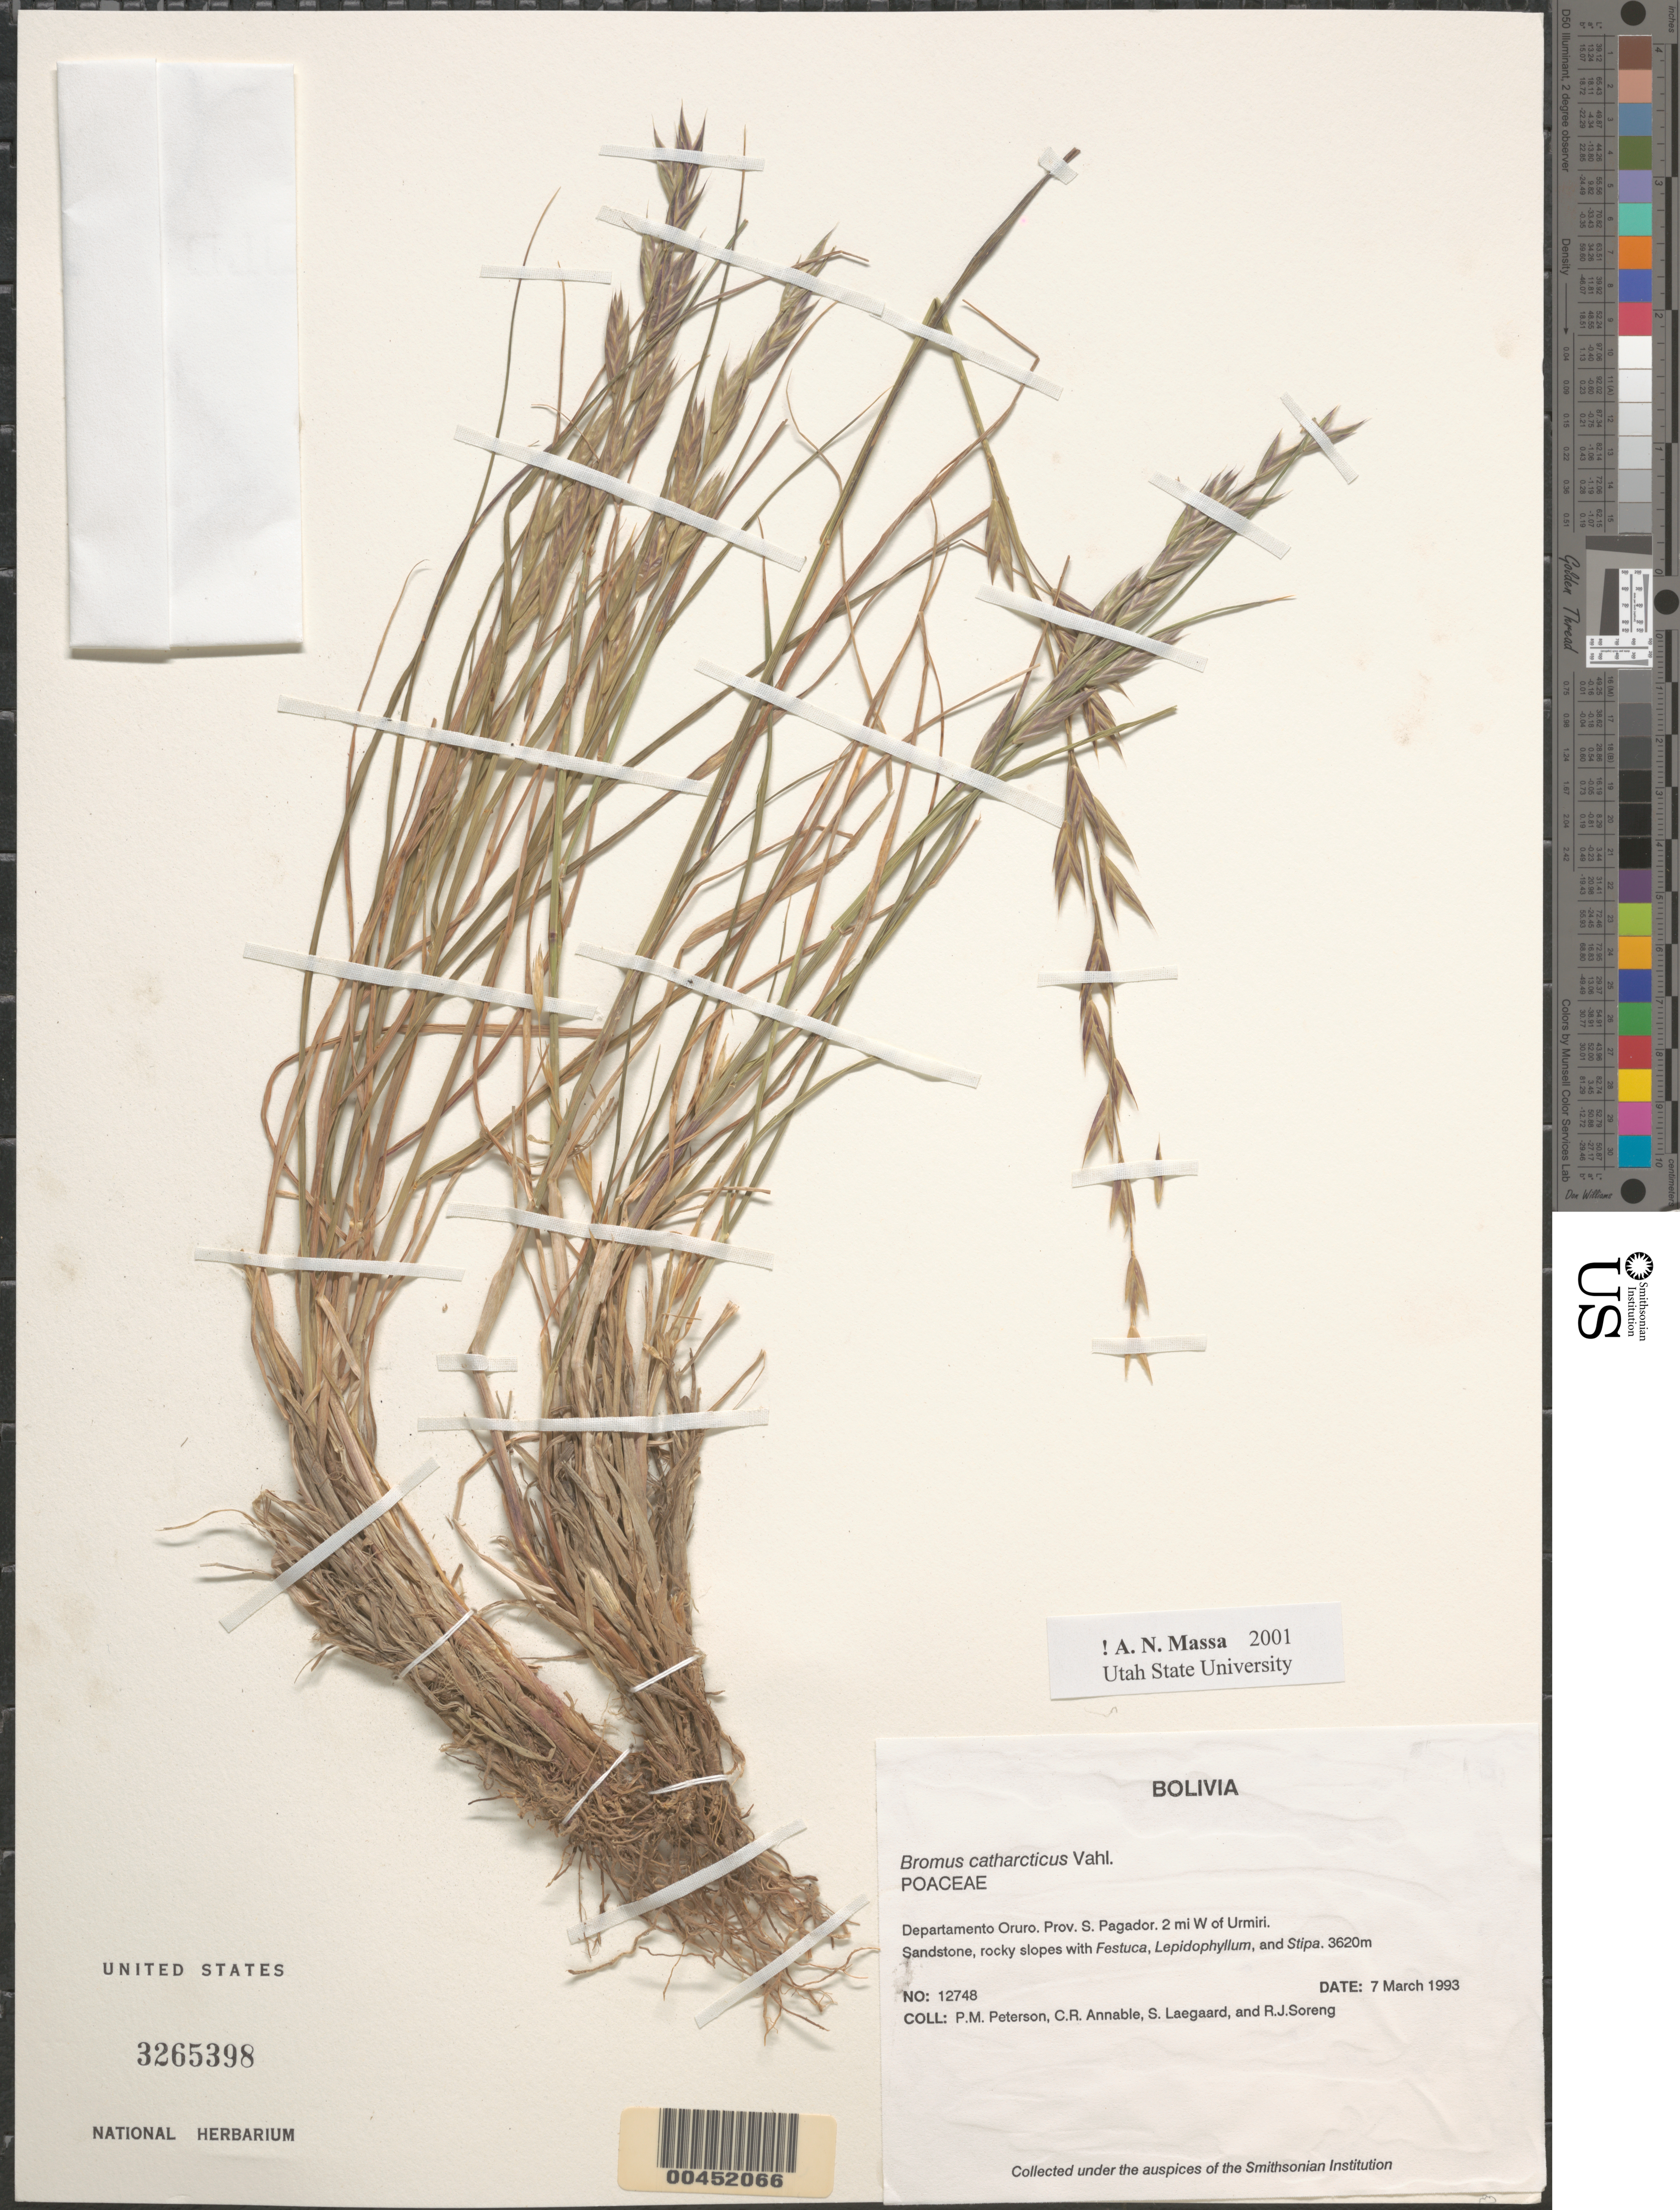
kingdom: Plantae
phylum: Tracheophyta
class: Magnoliopsida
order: Laurales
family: Lauraceae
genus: Endiandra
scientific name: Endiandra latifolia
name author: Kosterm.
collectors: P. M. Peterson, C. R. Annable, S. Lægaard & R. J. Soreng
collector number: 12748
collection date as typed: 07 Mar 1993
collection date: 1993-03-07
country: Bolivia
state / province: Oruro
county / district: Sebastián Pagador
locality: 2 mi W ofUrmiri.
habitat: Sandstone, rocky slopes with Festuca, Lepidophyllum, and Stipa.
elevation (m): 3620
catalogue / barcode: US 3265398